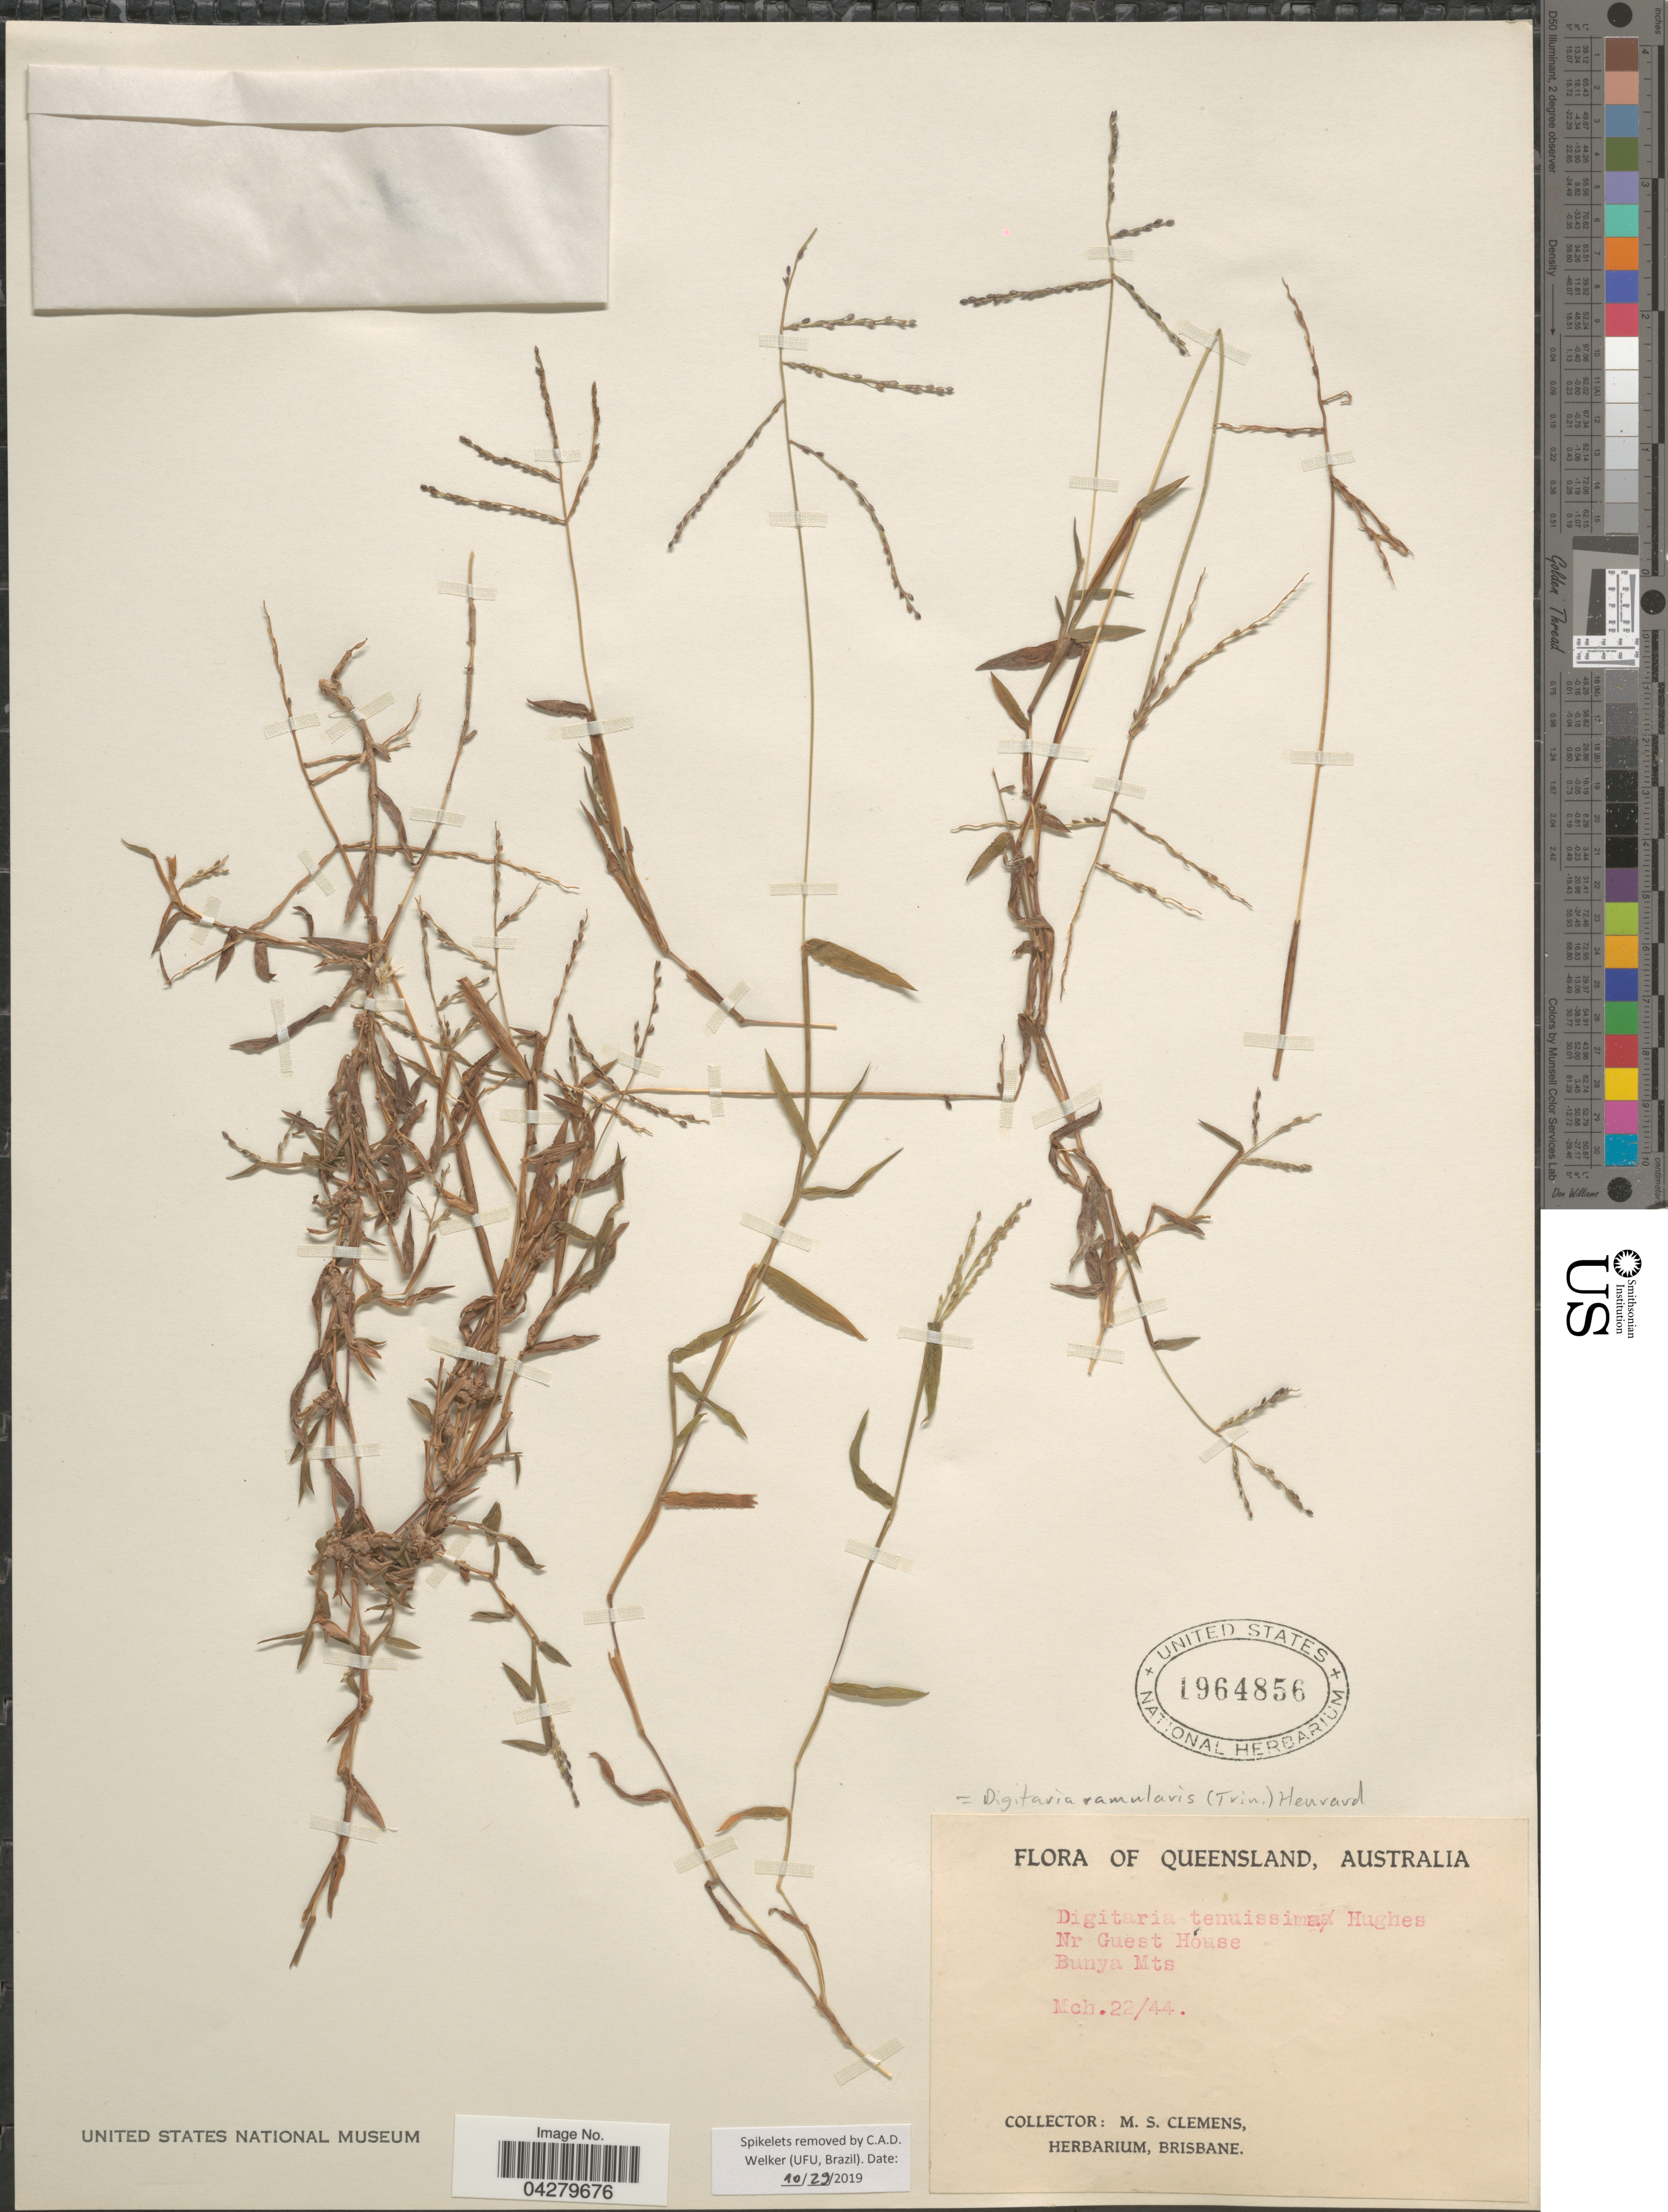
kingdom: Plantae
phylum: Tracheophyta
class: Liliopsida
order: Poales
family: Poaceae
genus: Digitaria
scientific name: Digitaria ramularis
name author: (Trin.) Henr.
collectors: M. S. Clemens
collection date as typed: Transcribed d/m/y: 22/3/44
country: Australia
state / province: Queensland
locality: Nr Guest House. Bunya Mts.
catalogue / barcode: US 1964856